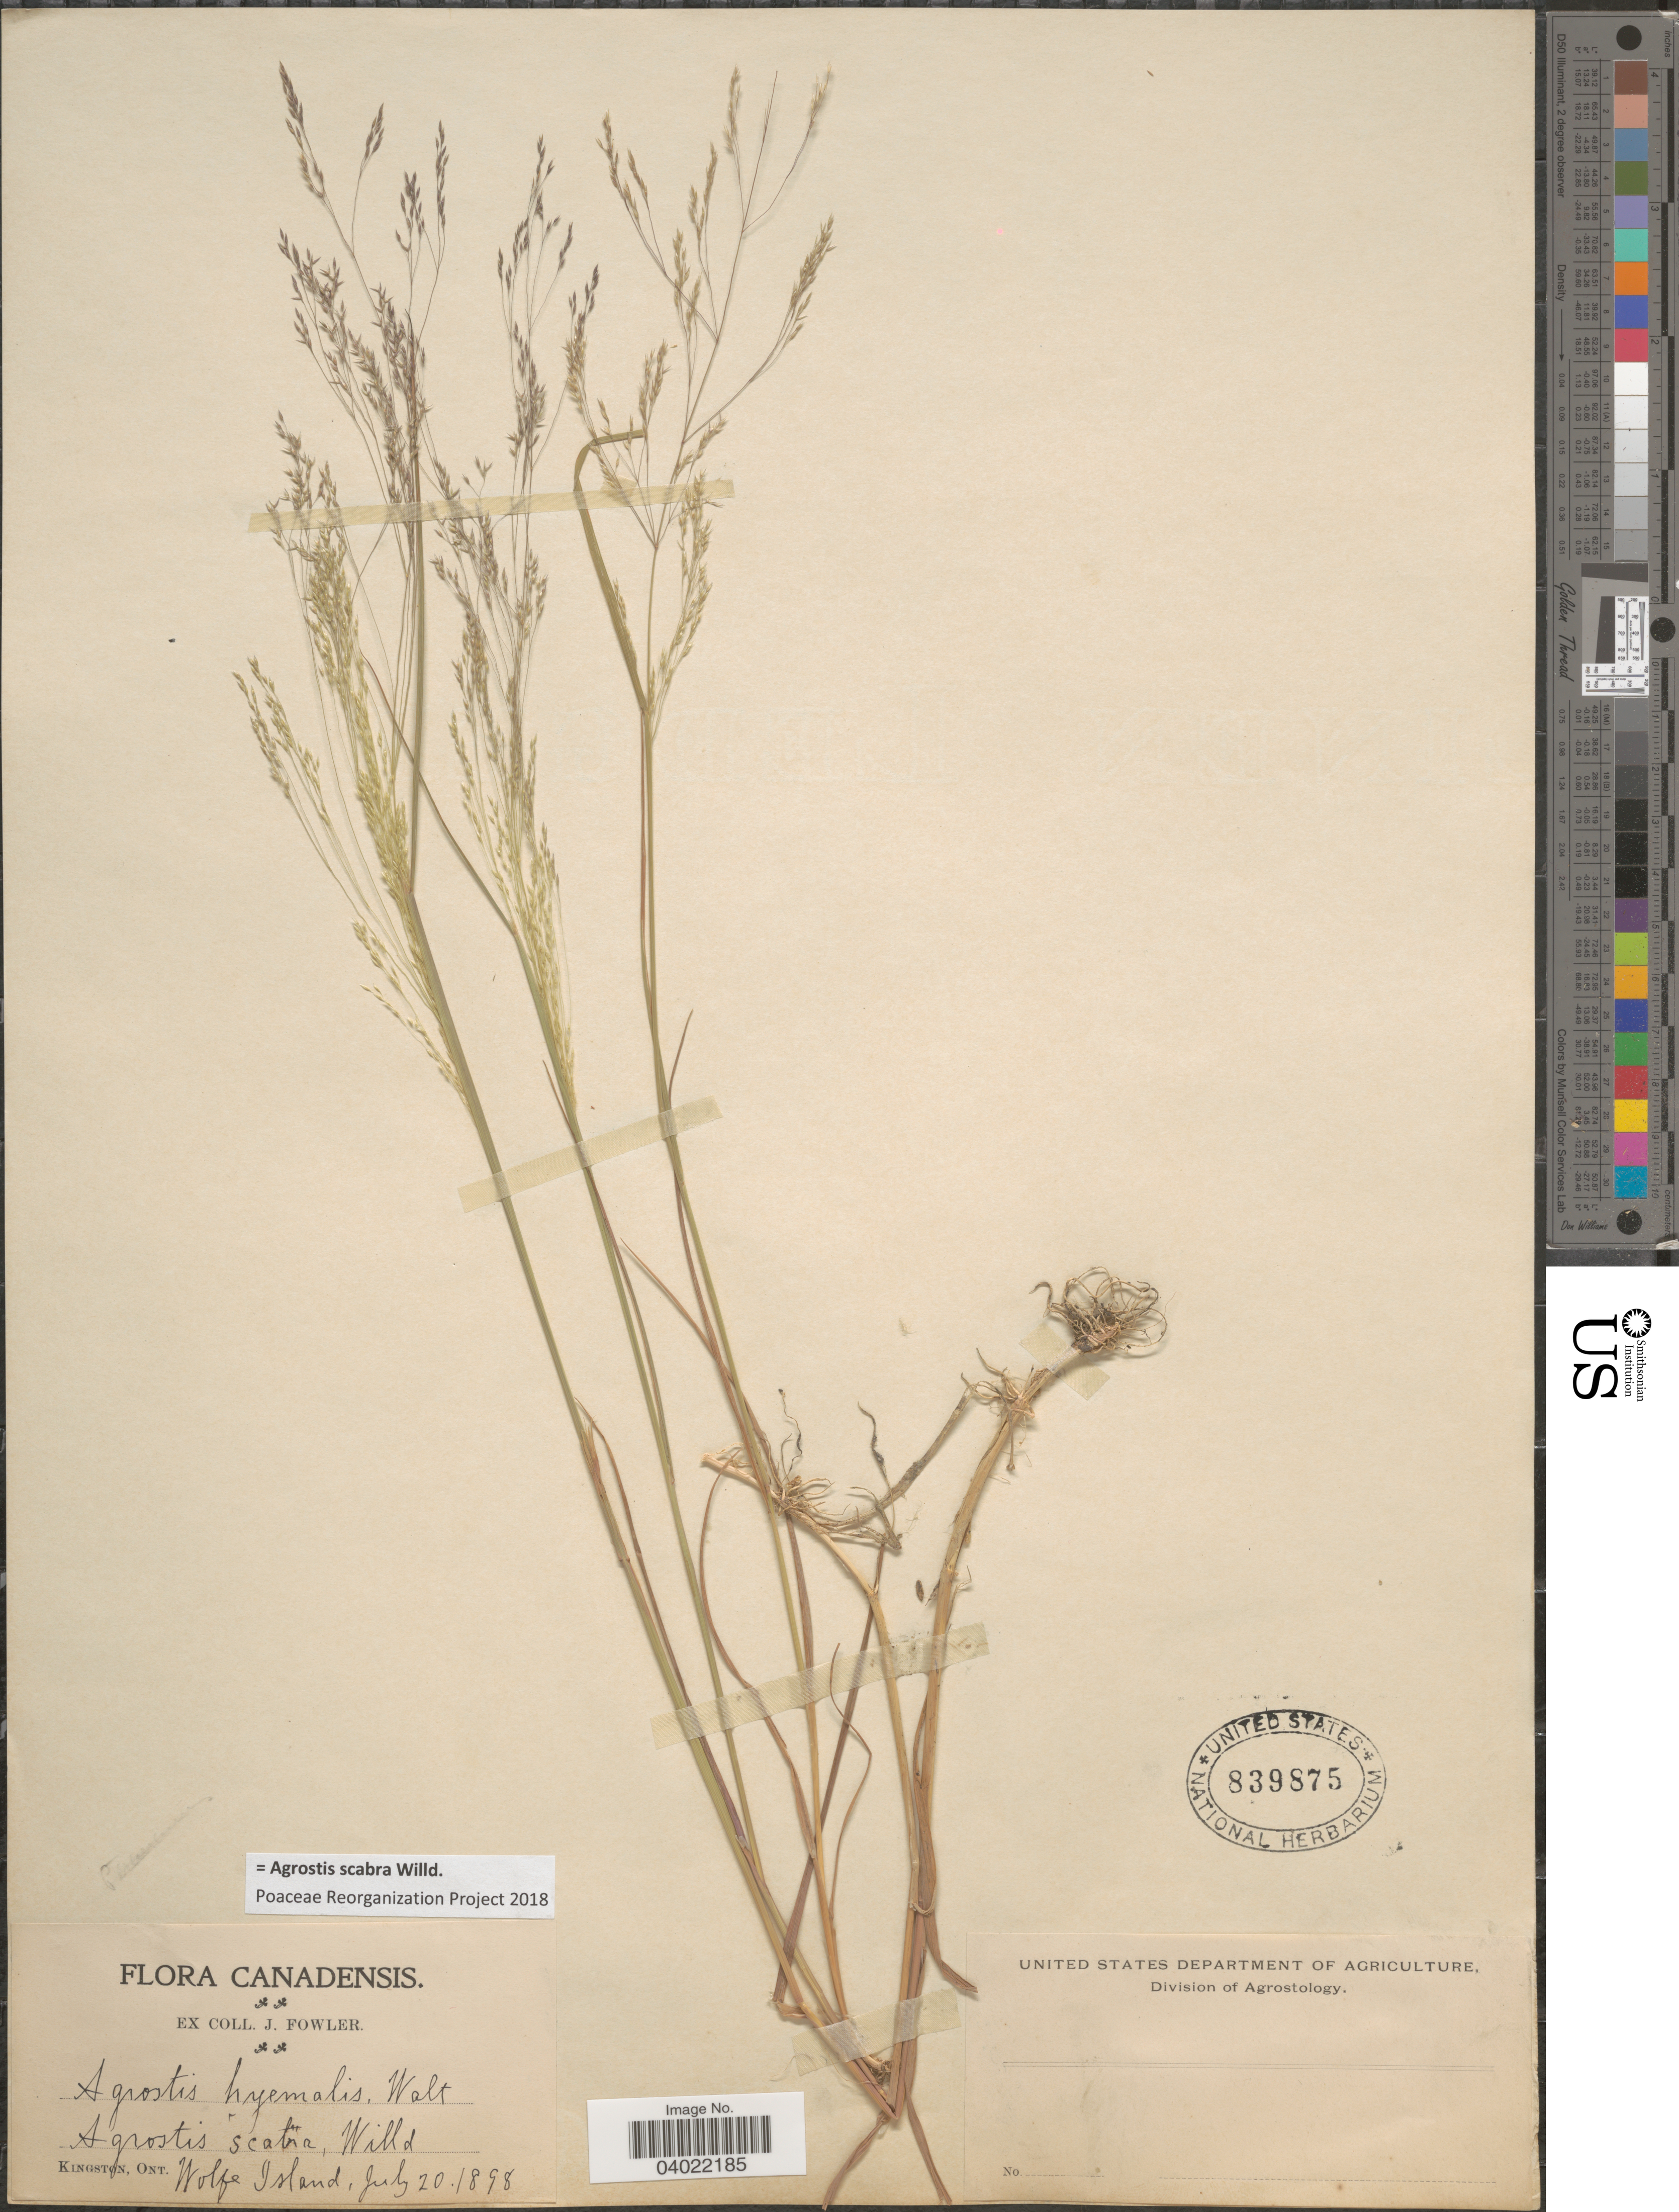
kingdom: Plantae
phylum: Tracheophyta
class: Liliopsida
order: Poales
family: Poaceae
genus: Agrostis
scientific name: Agrostis scabra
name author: Willd.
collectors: J. Fowler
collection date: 1898-07-20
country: Canada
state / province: Ontario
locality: Wolfe Island.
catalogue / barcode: US 839875